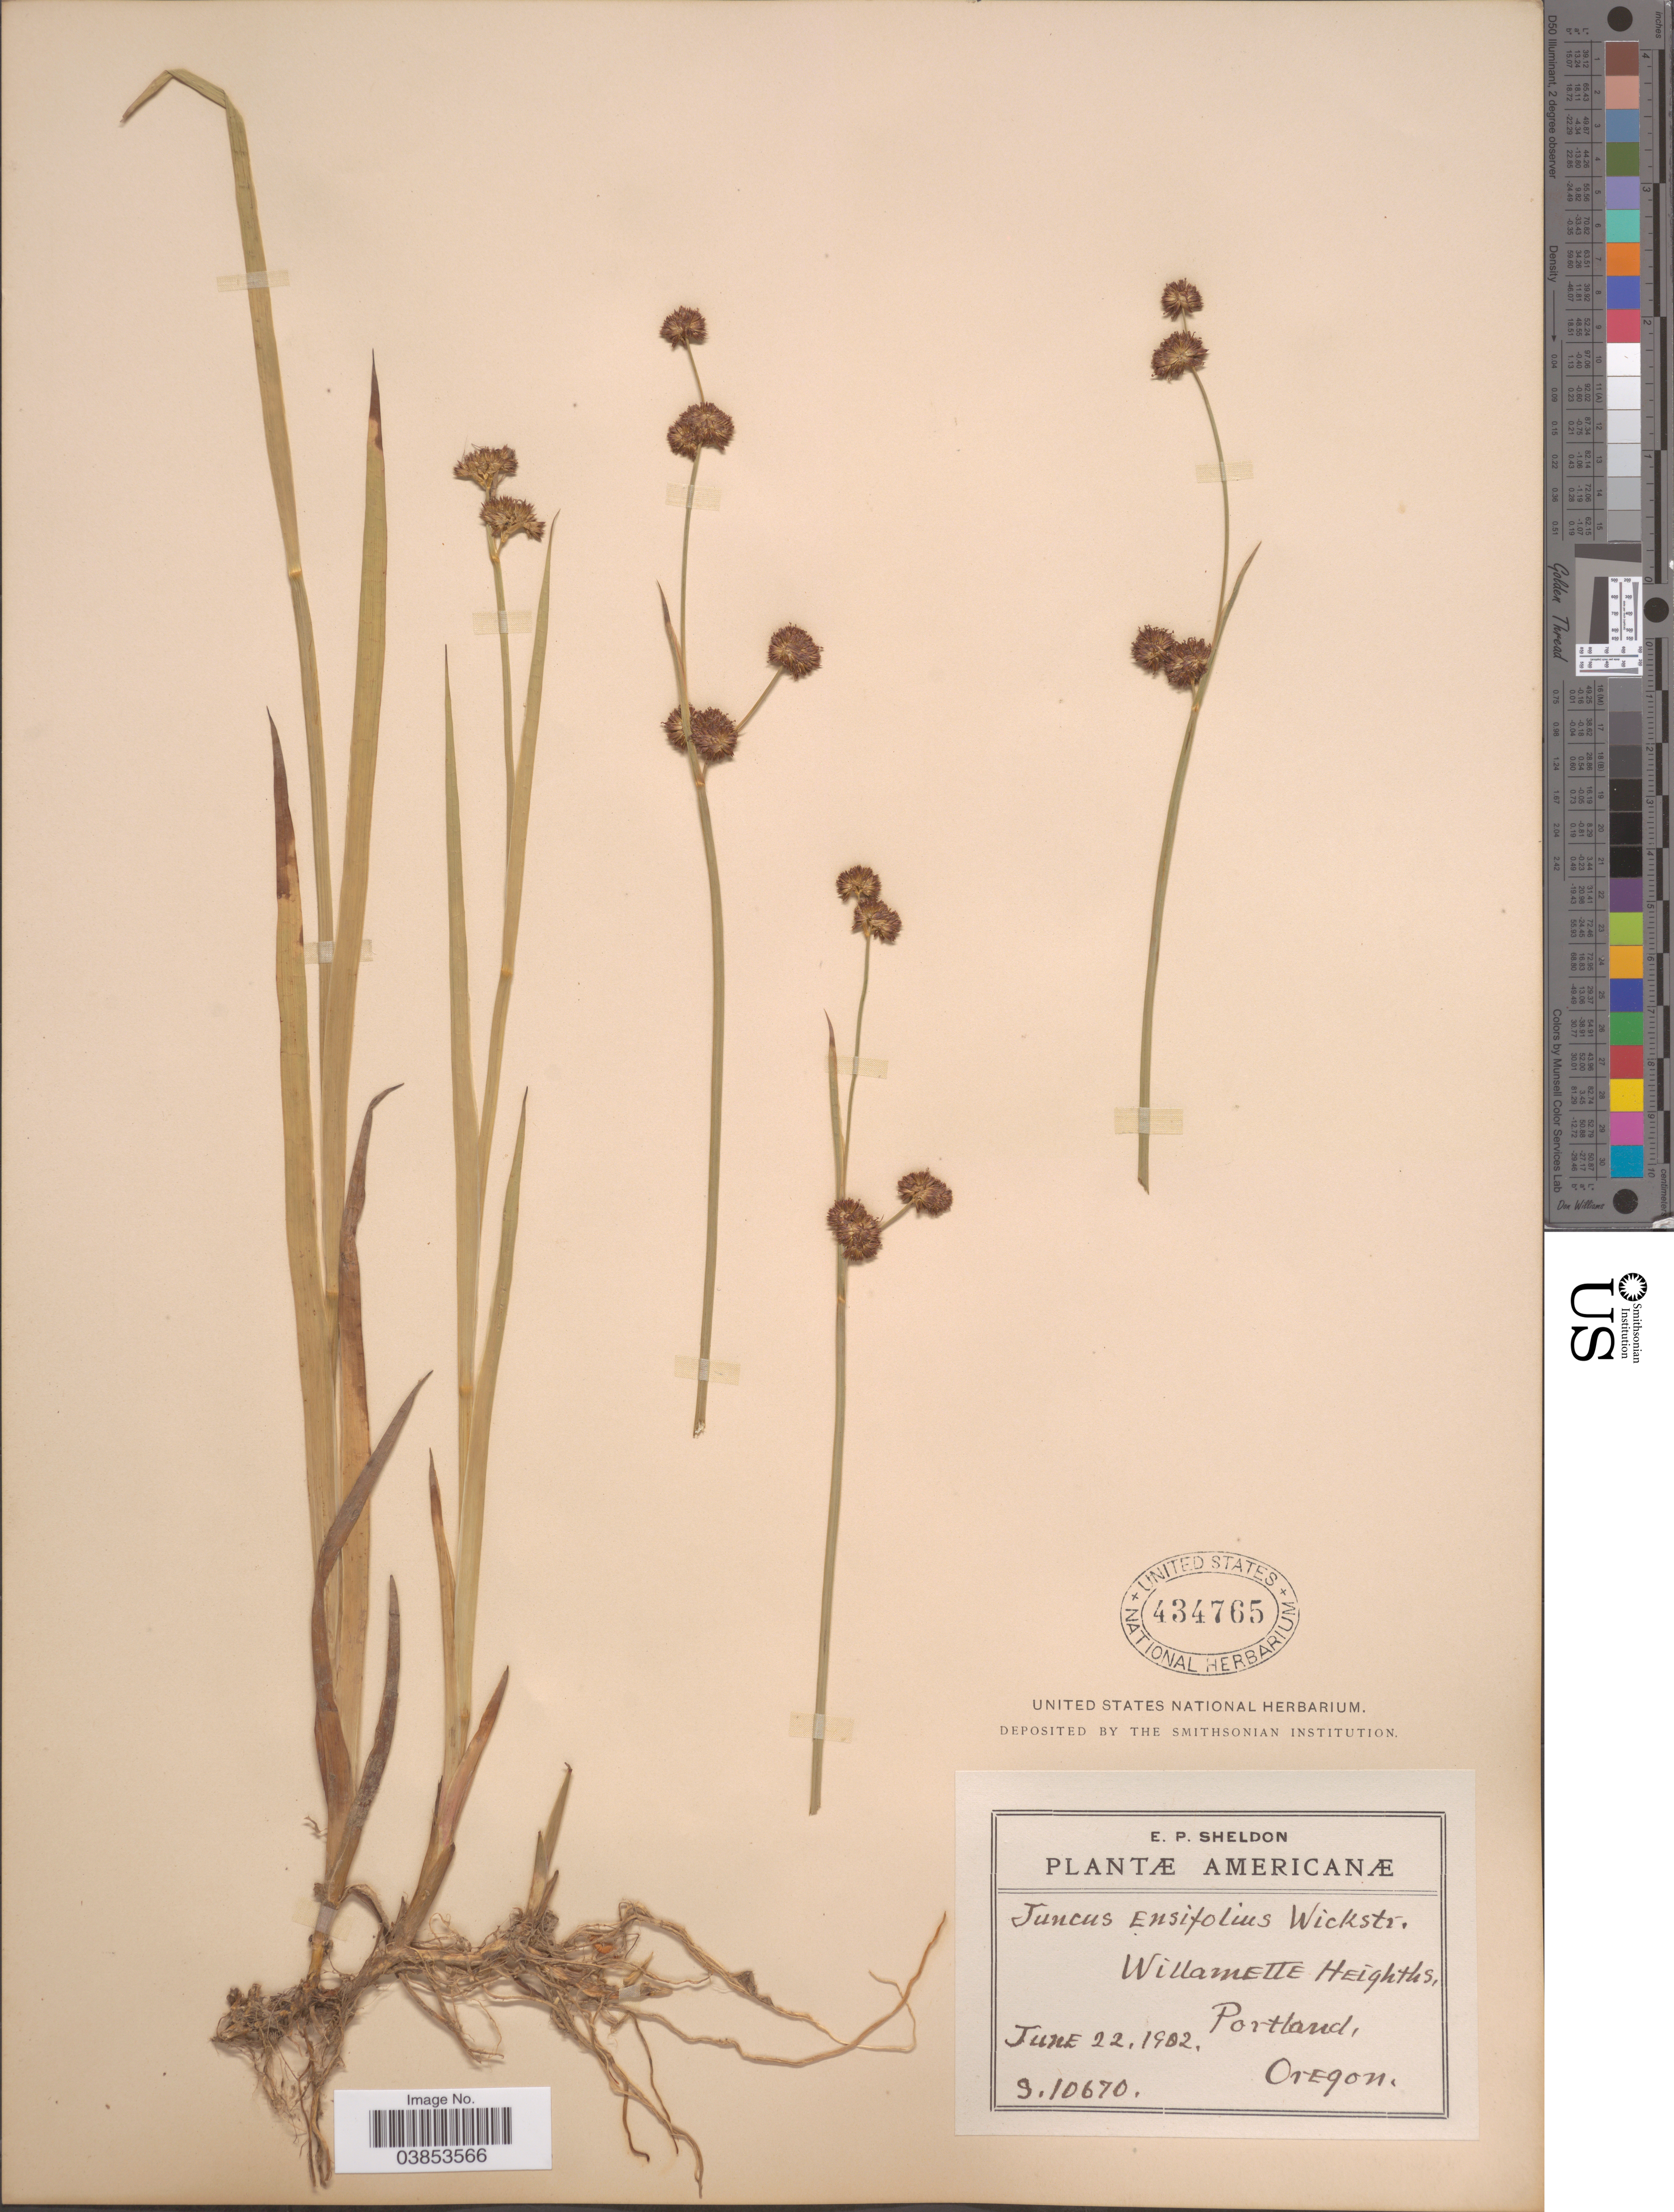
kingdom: Plantae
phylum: Tracheophyta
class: Liliopsida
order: Poales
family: Juncaceae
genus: Juncus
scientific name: Juncus ensifolius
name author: Wikstr.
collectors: E. P. Sheldon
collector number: S 10670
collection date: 1902-06-22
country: United States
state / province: Oregon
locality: Willamette Heighths, Portland.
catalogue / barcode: US 434765